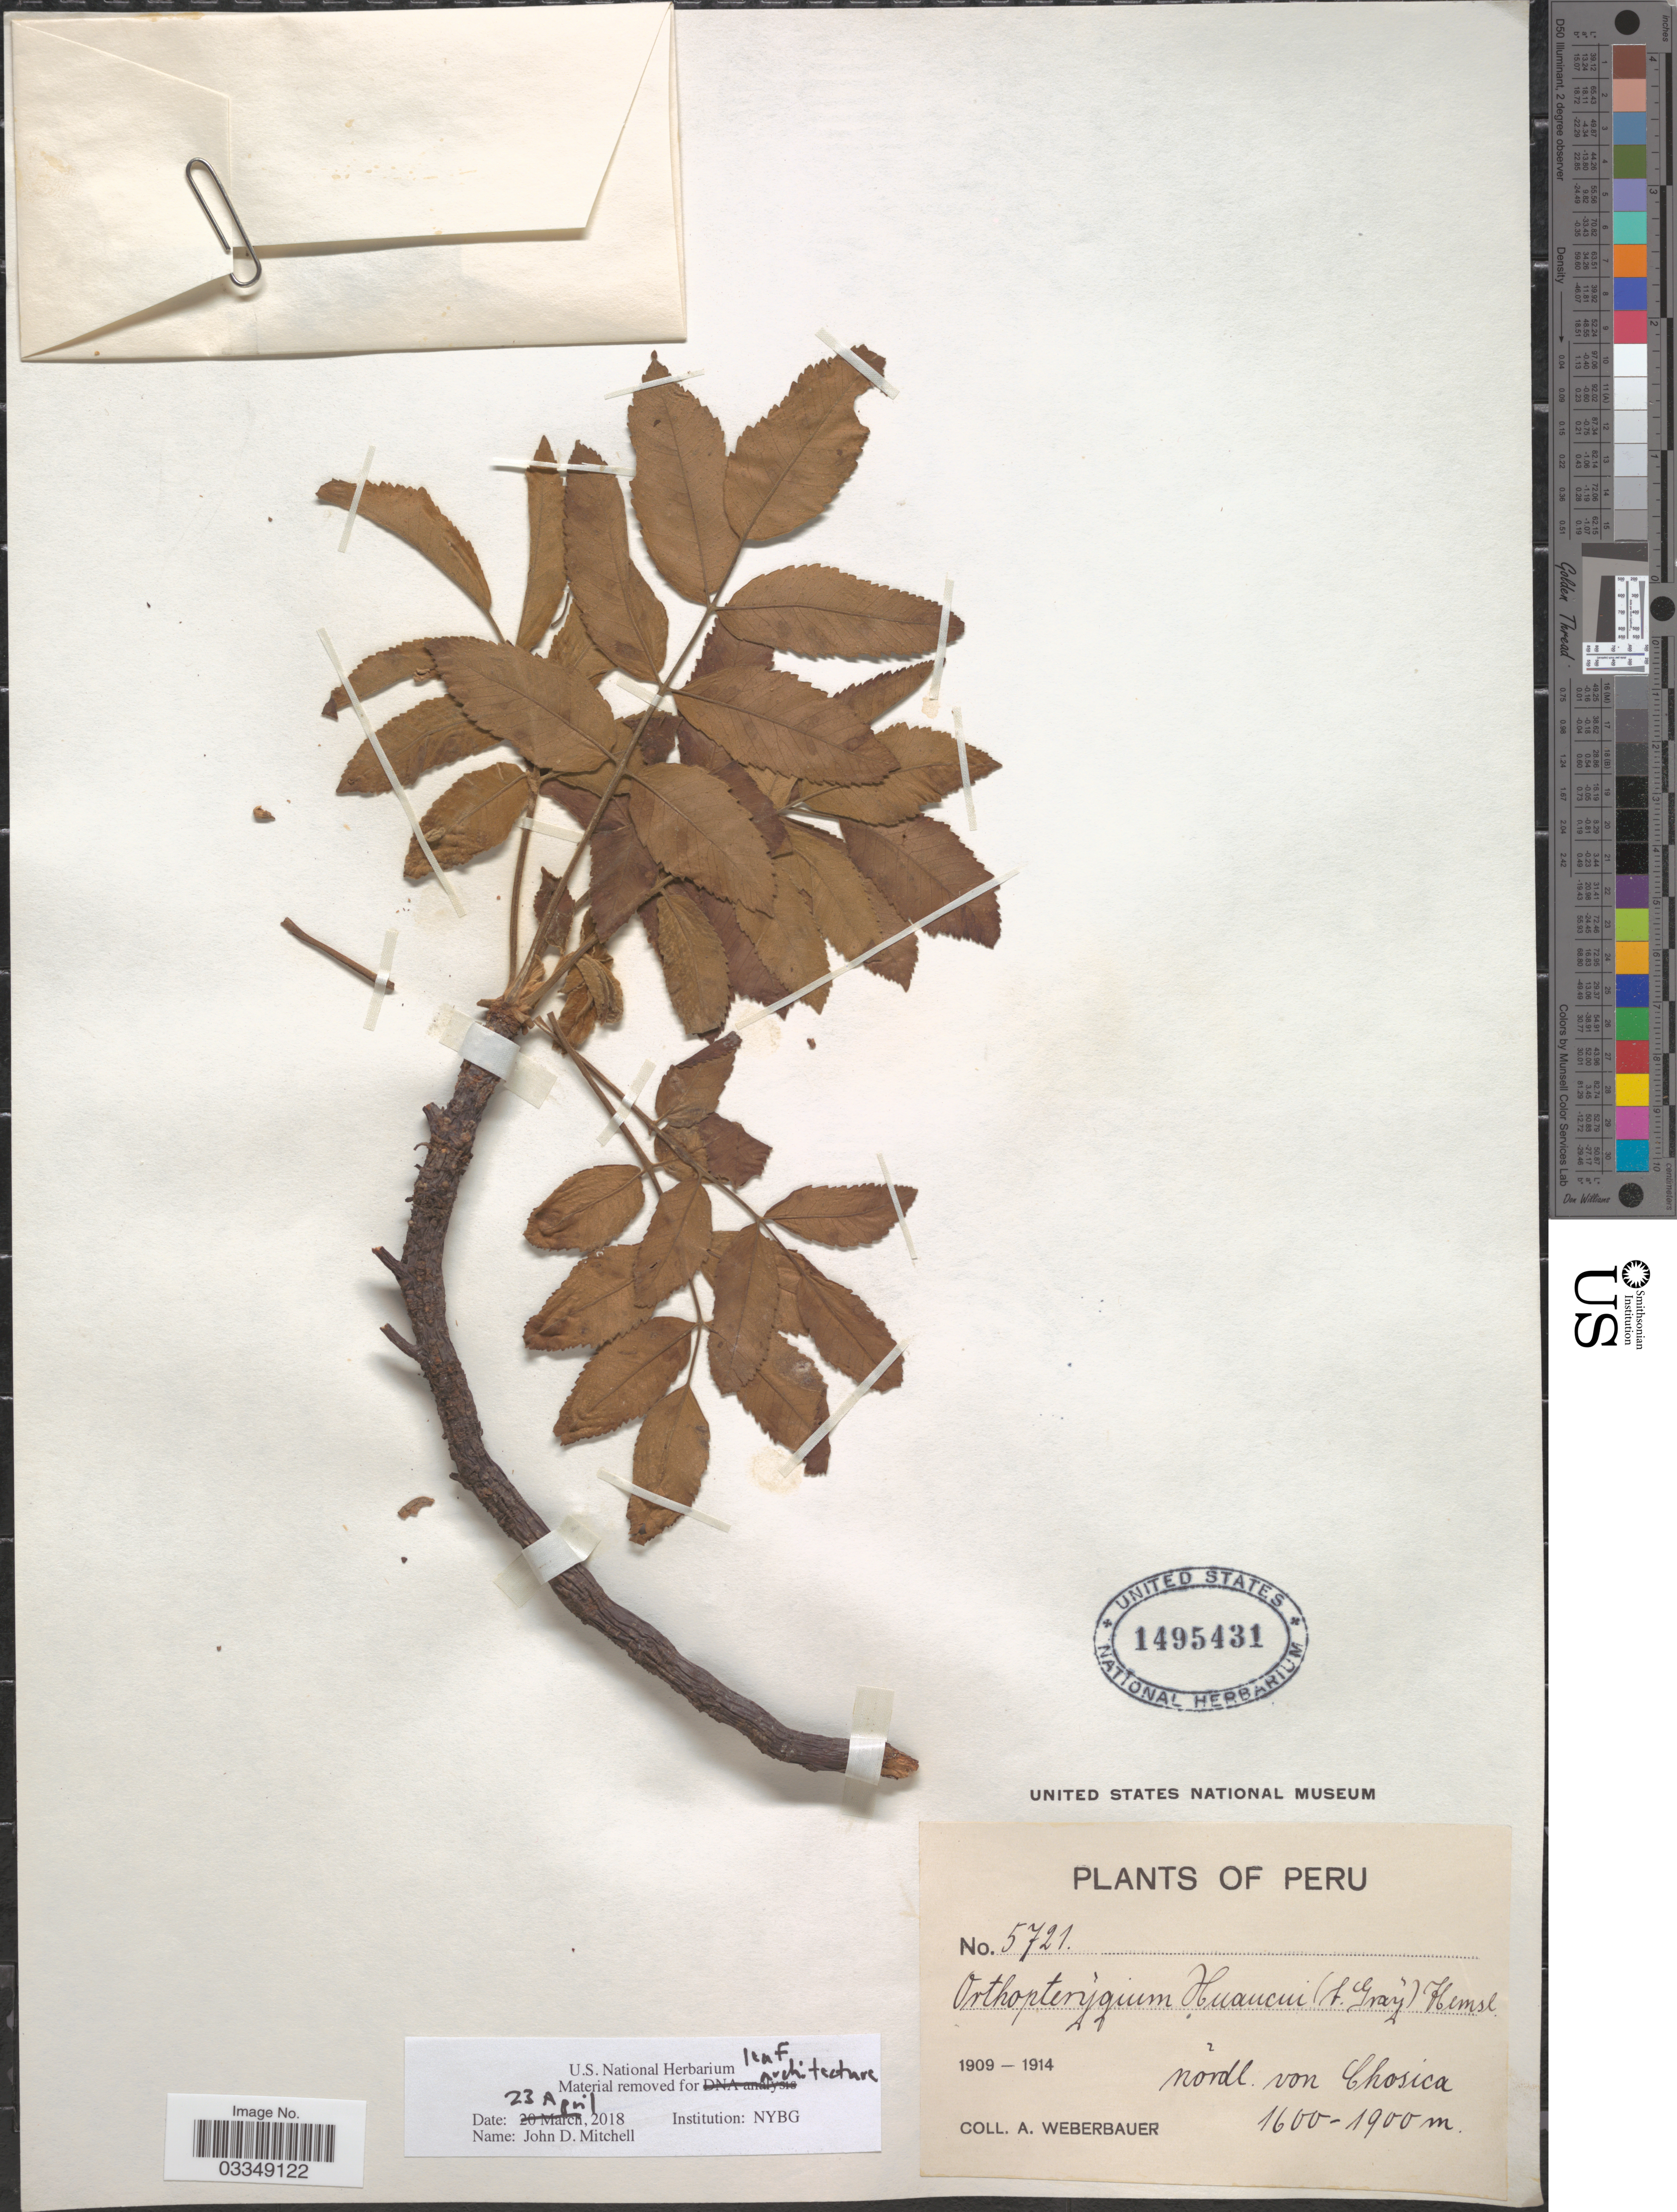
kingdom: Plantae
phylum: Tracheophyta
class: Magnoliopsida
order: Sapindales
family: Anacardiaceae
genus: Orthopterygium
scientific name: Orthopterygium huaucui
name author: (A. Gray) Hemsl.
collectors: A. Weberbauer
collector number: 5721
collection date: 1909/1914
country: Peru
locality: Nordl. von Chosica.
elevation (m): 1600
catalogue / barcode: US 1495431